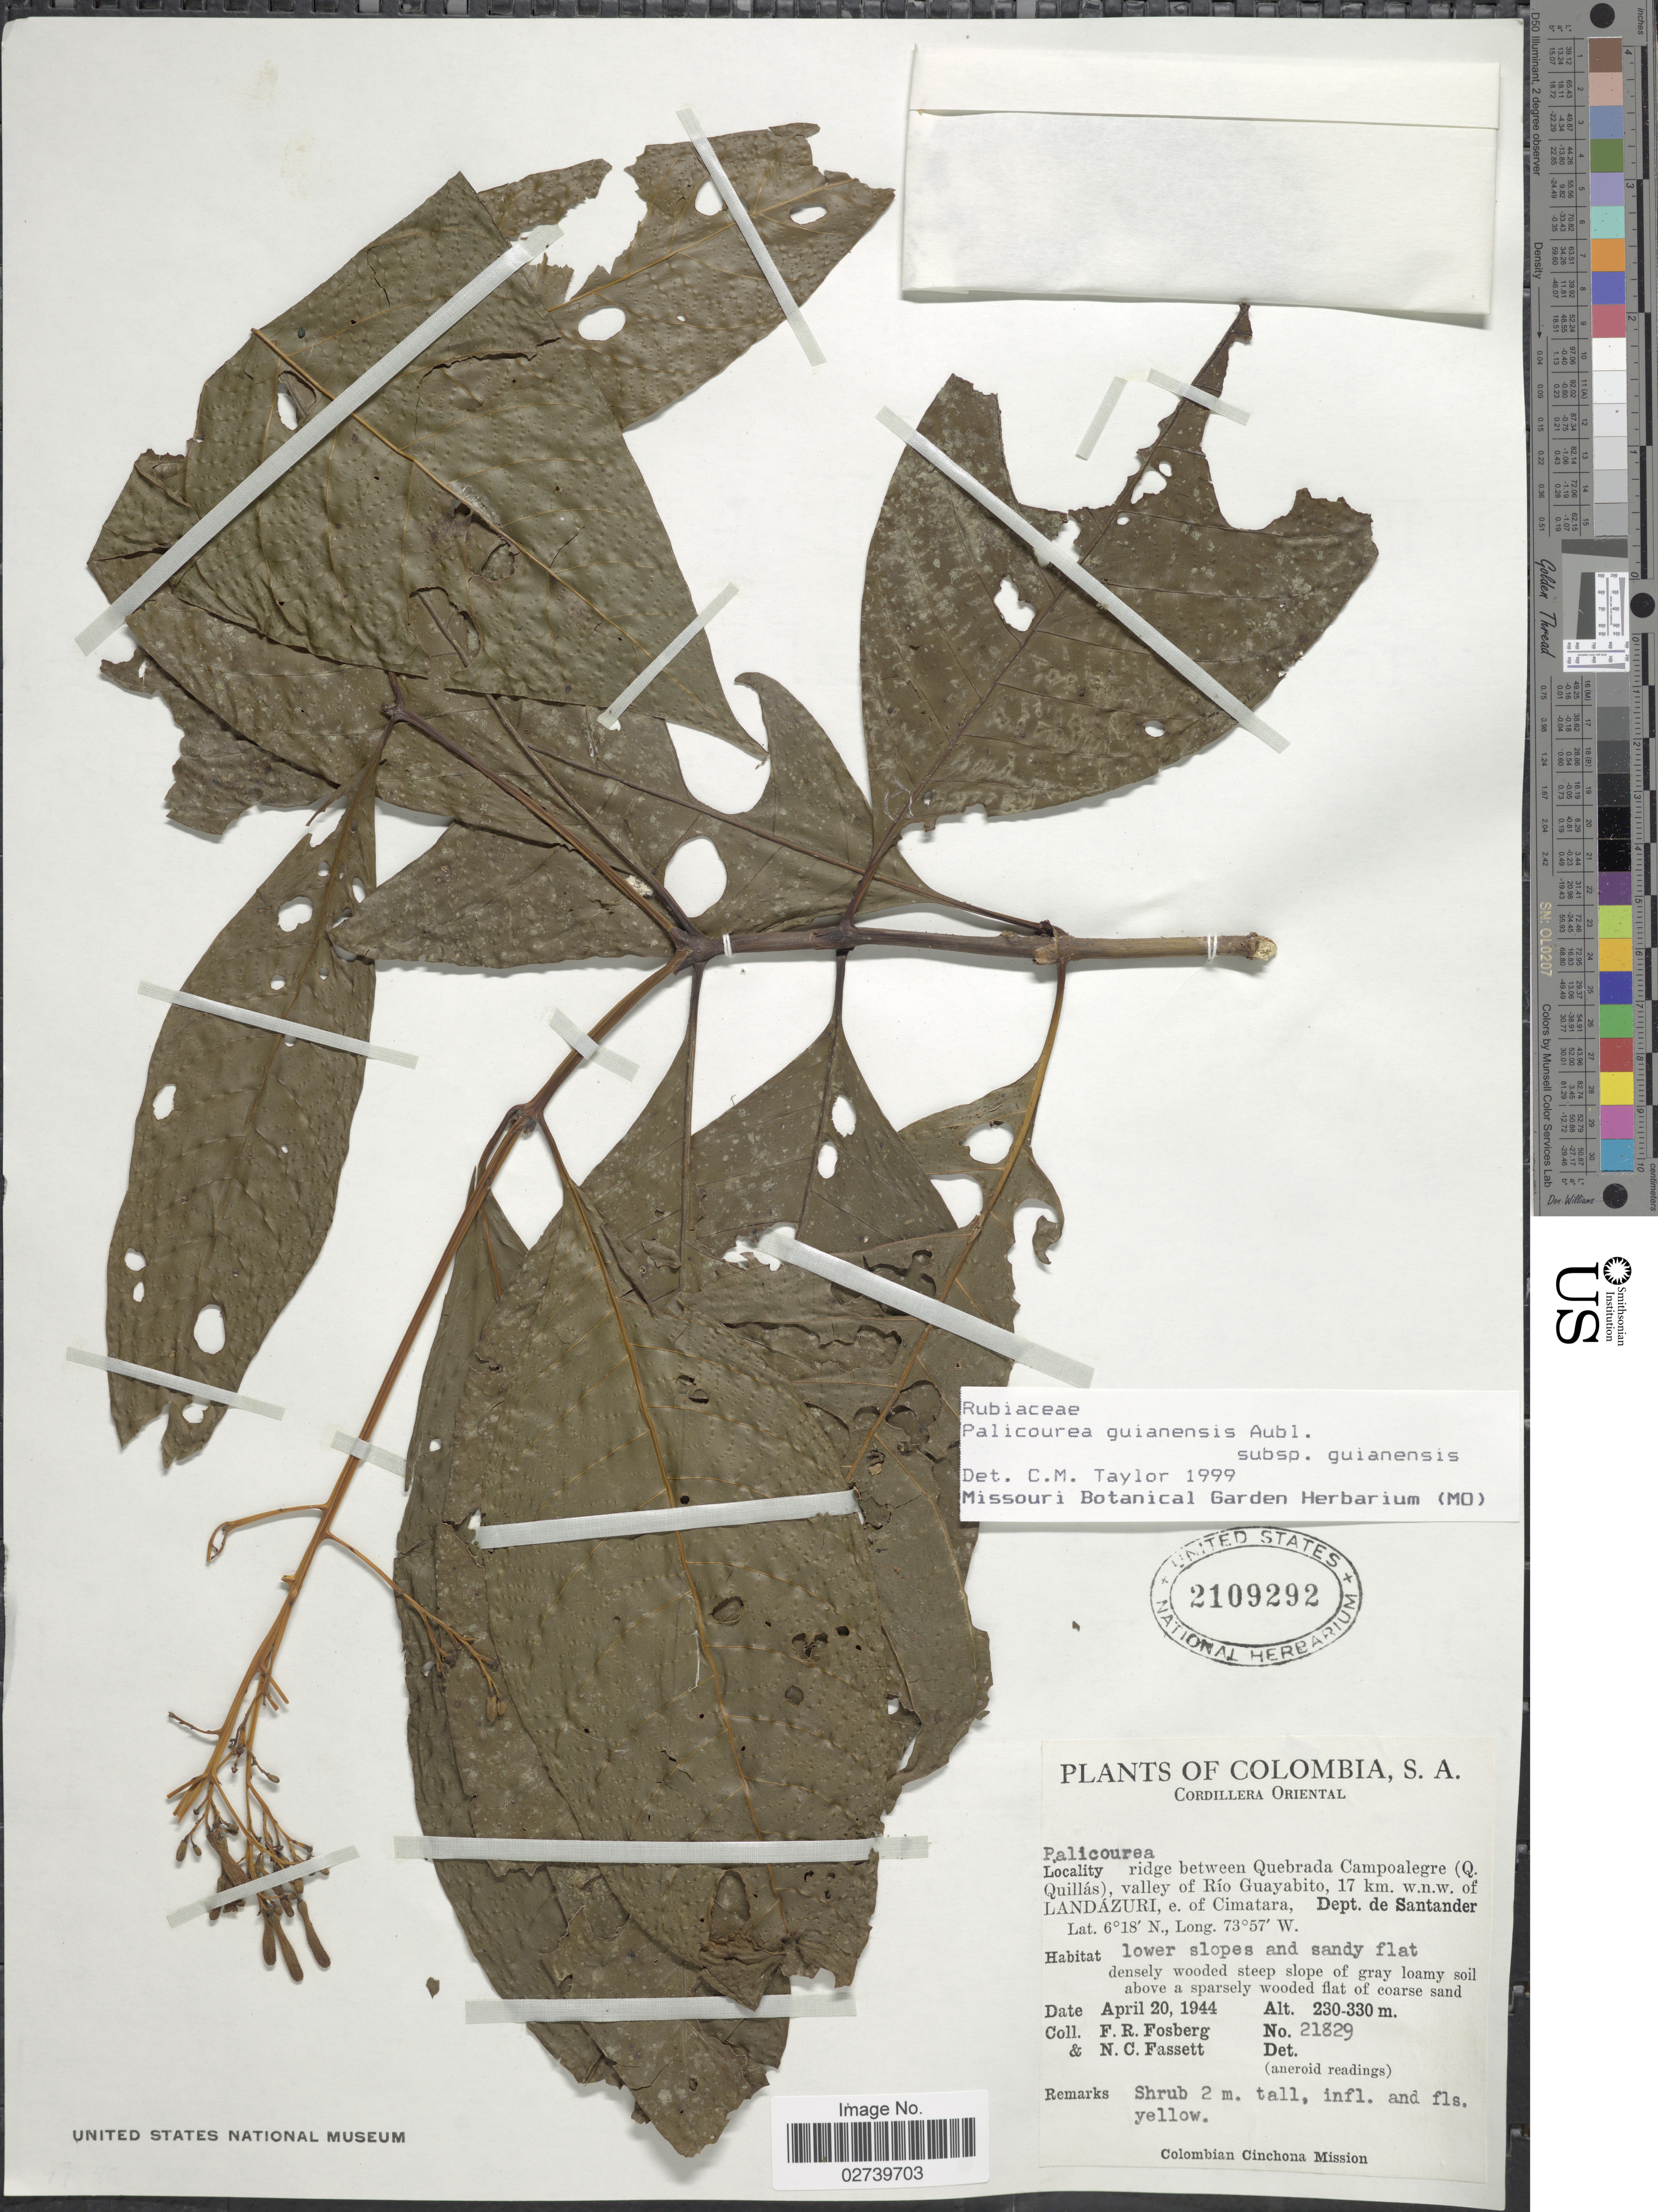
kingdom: Plantae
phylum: Tracheophyta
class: Magnoliopsida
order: Gentianales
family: Rubiaceae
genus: Palicourea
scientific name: Palicourea guianensis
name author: Aubl.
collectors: F. R. Fosberg & N. C. Fassett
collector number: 21829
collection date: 1944-04-20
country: Colombia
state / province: Santander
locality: Cordillera Oriental. ridge between Quebrada Campoalegre (Q. Quillás), valley of Río Guayabito, 17 km. w.n.w. of Landázuri, e. of Cimatara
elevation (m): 230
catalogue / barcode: US 2109292